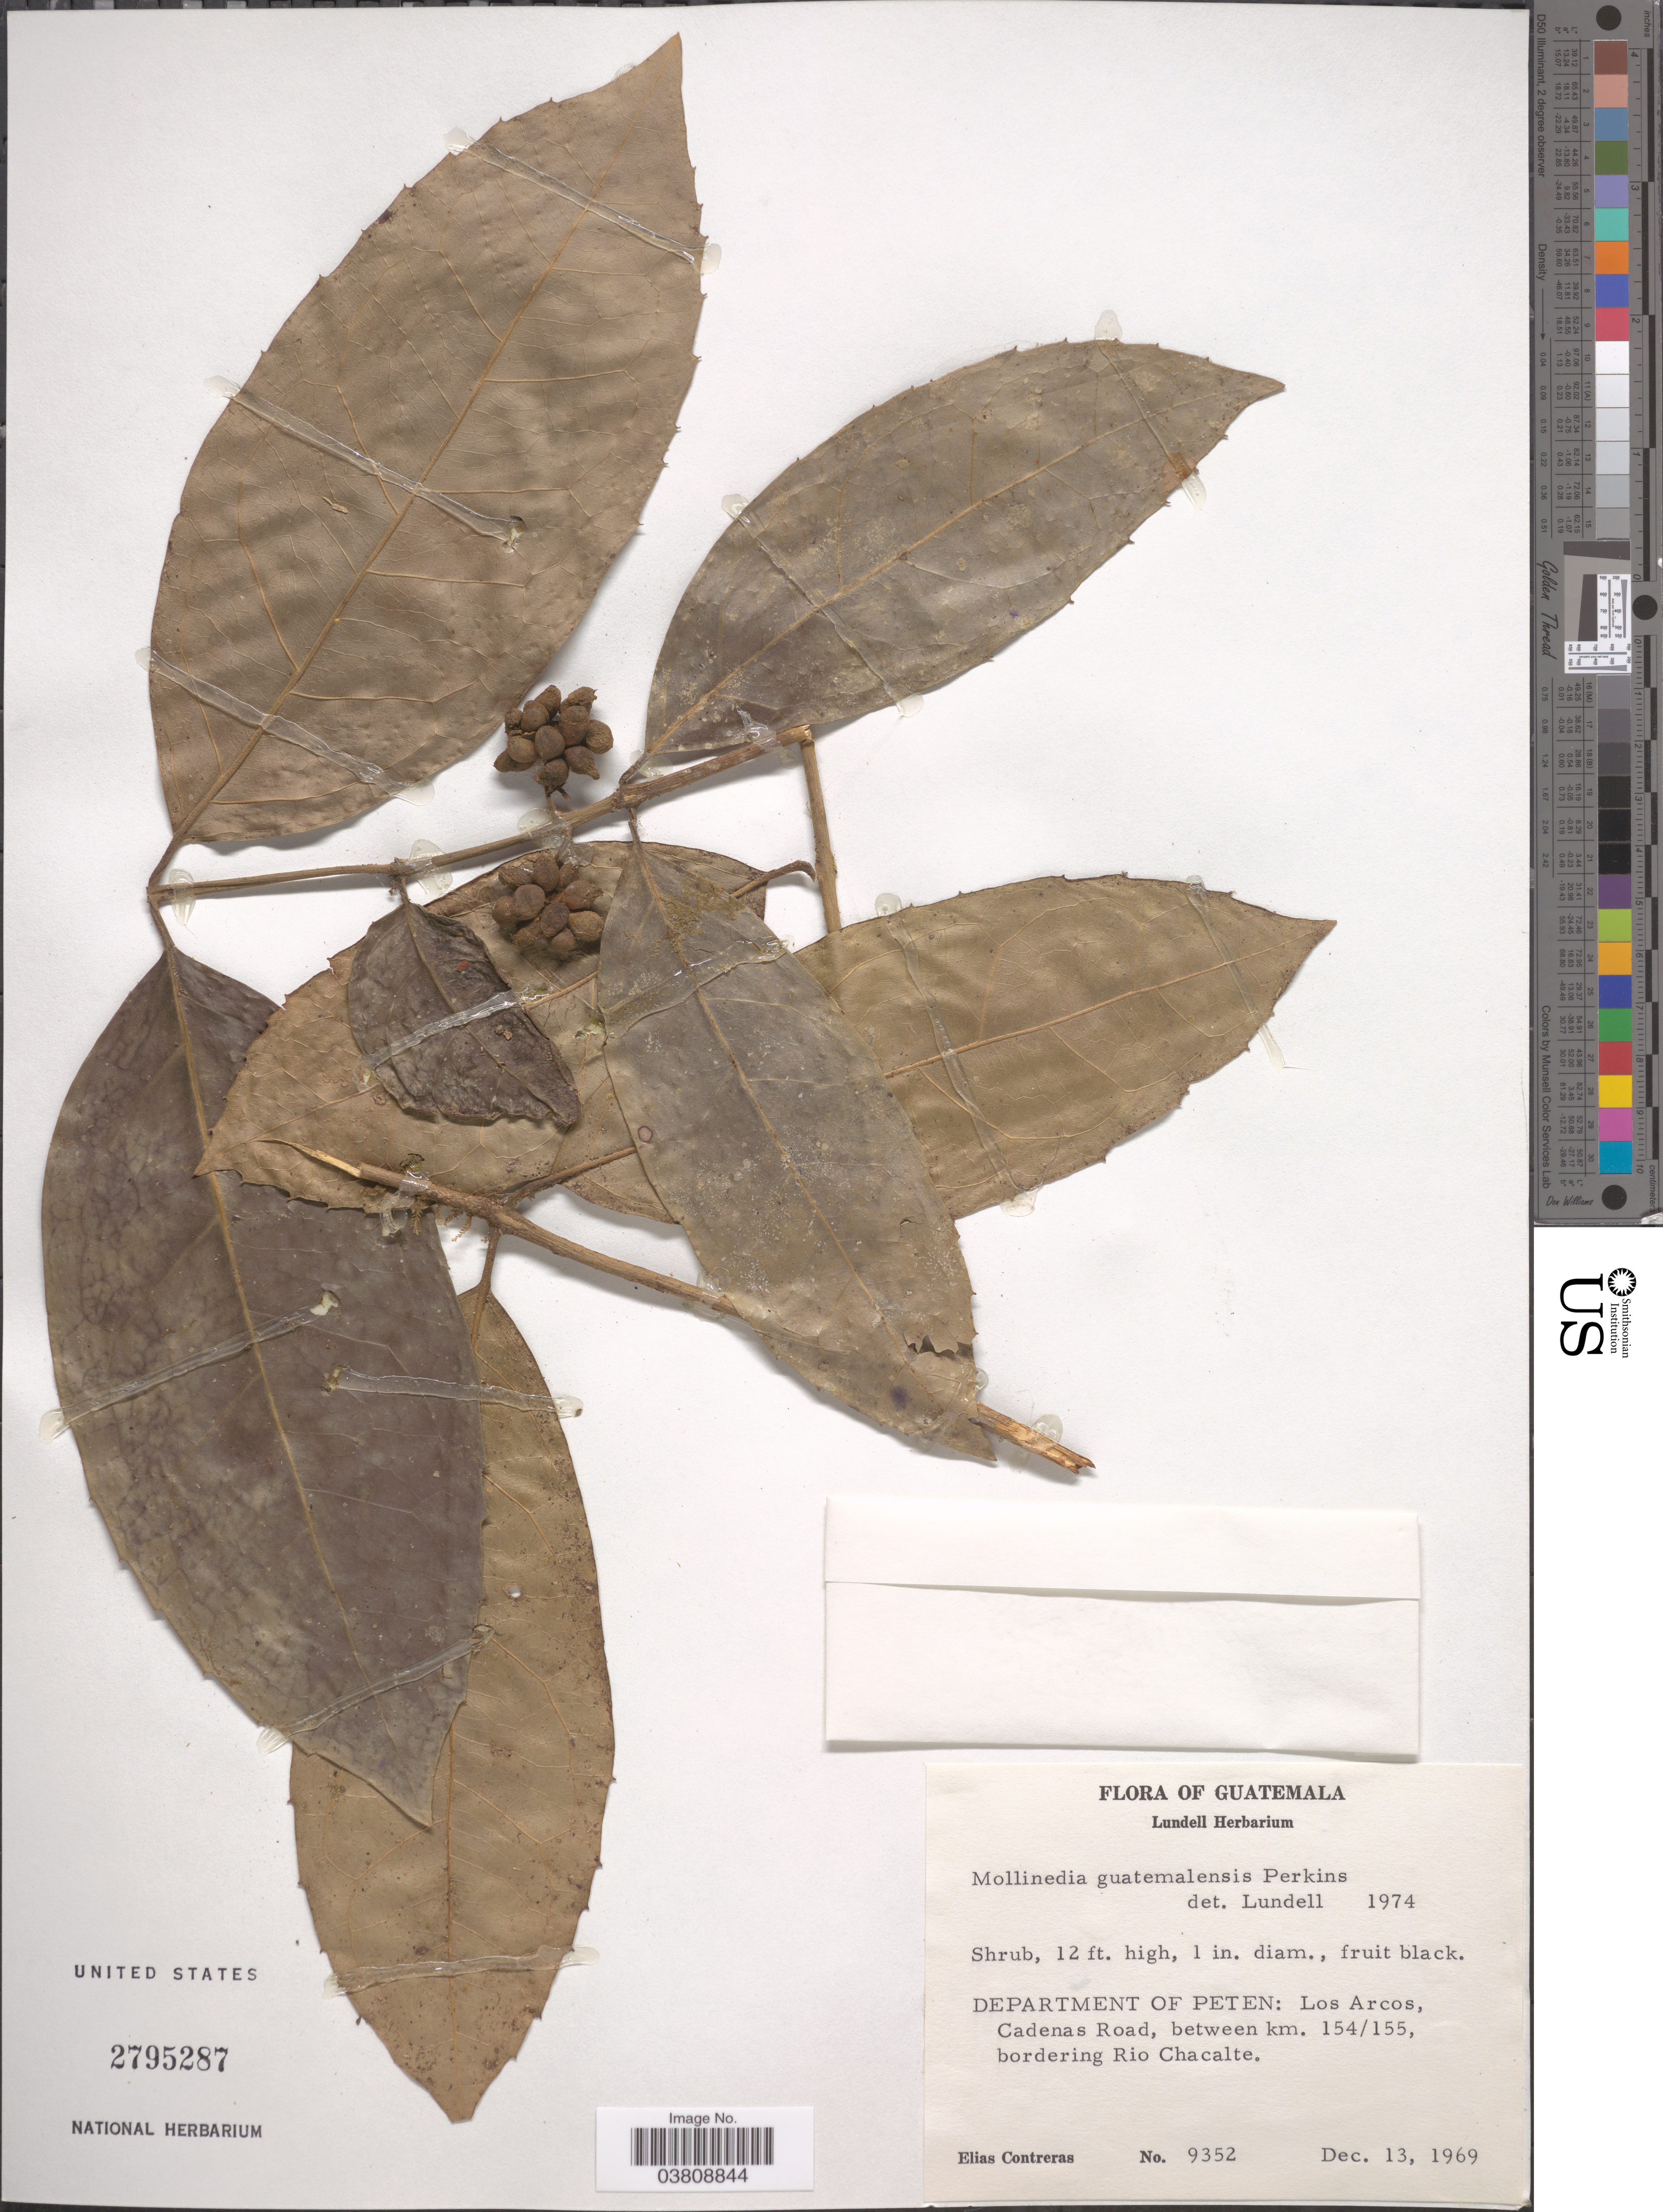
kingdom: Plantae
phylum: Tracheophyta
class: Magnoliopsida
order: Laurales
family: Monimiaceae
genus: Mollinedia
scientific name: Mollinedia guatemalensis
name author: Perkins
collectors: E. Contreras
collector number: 9352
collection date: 1969-12-13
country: Guatemala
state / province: El Peten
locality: Department of peten: Los Arcos, Cadenas Road, between km. 154/155, bordering Rio Chacalte.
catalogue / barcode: US 2795287